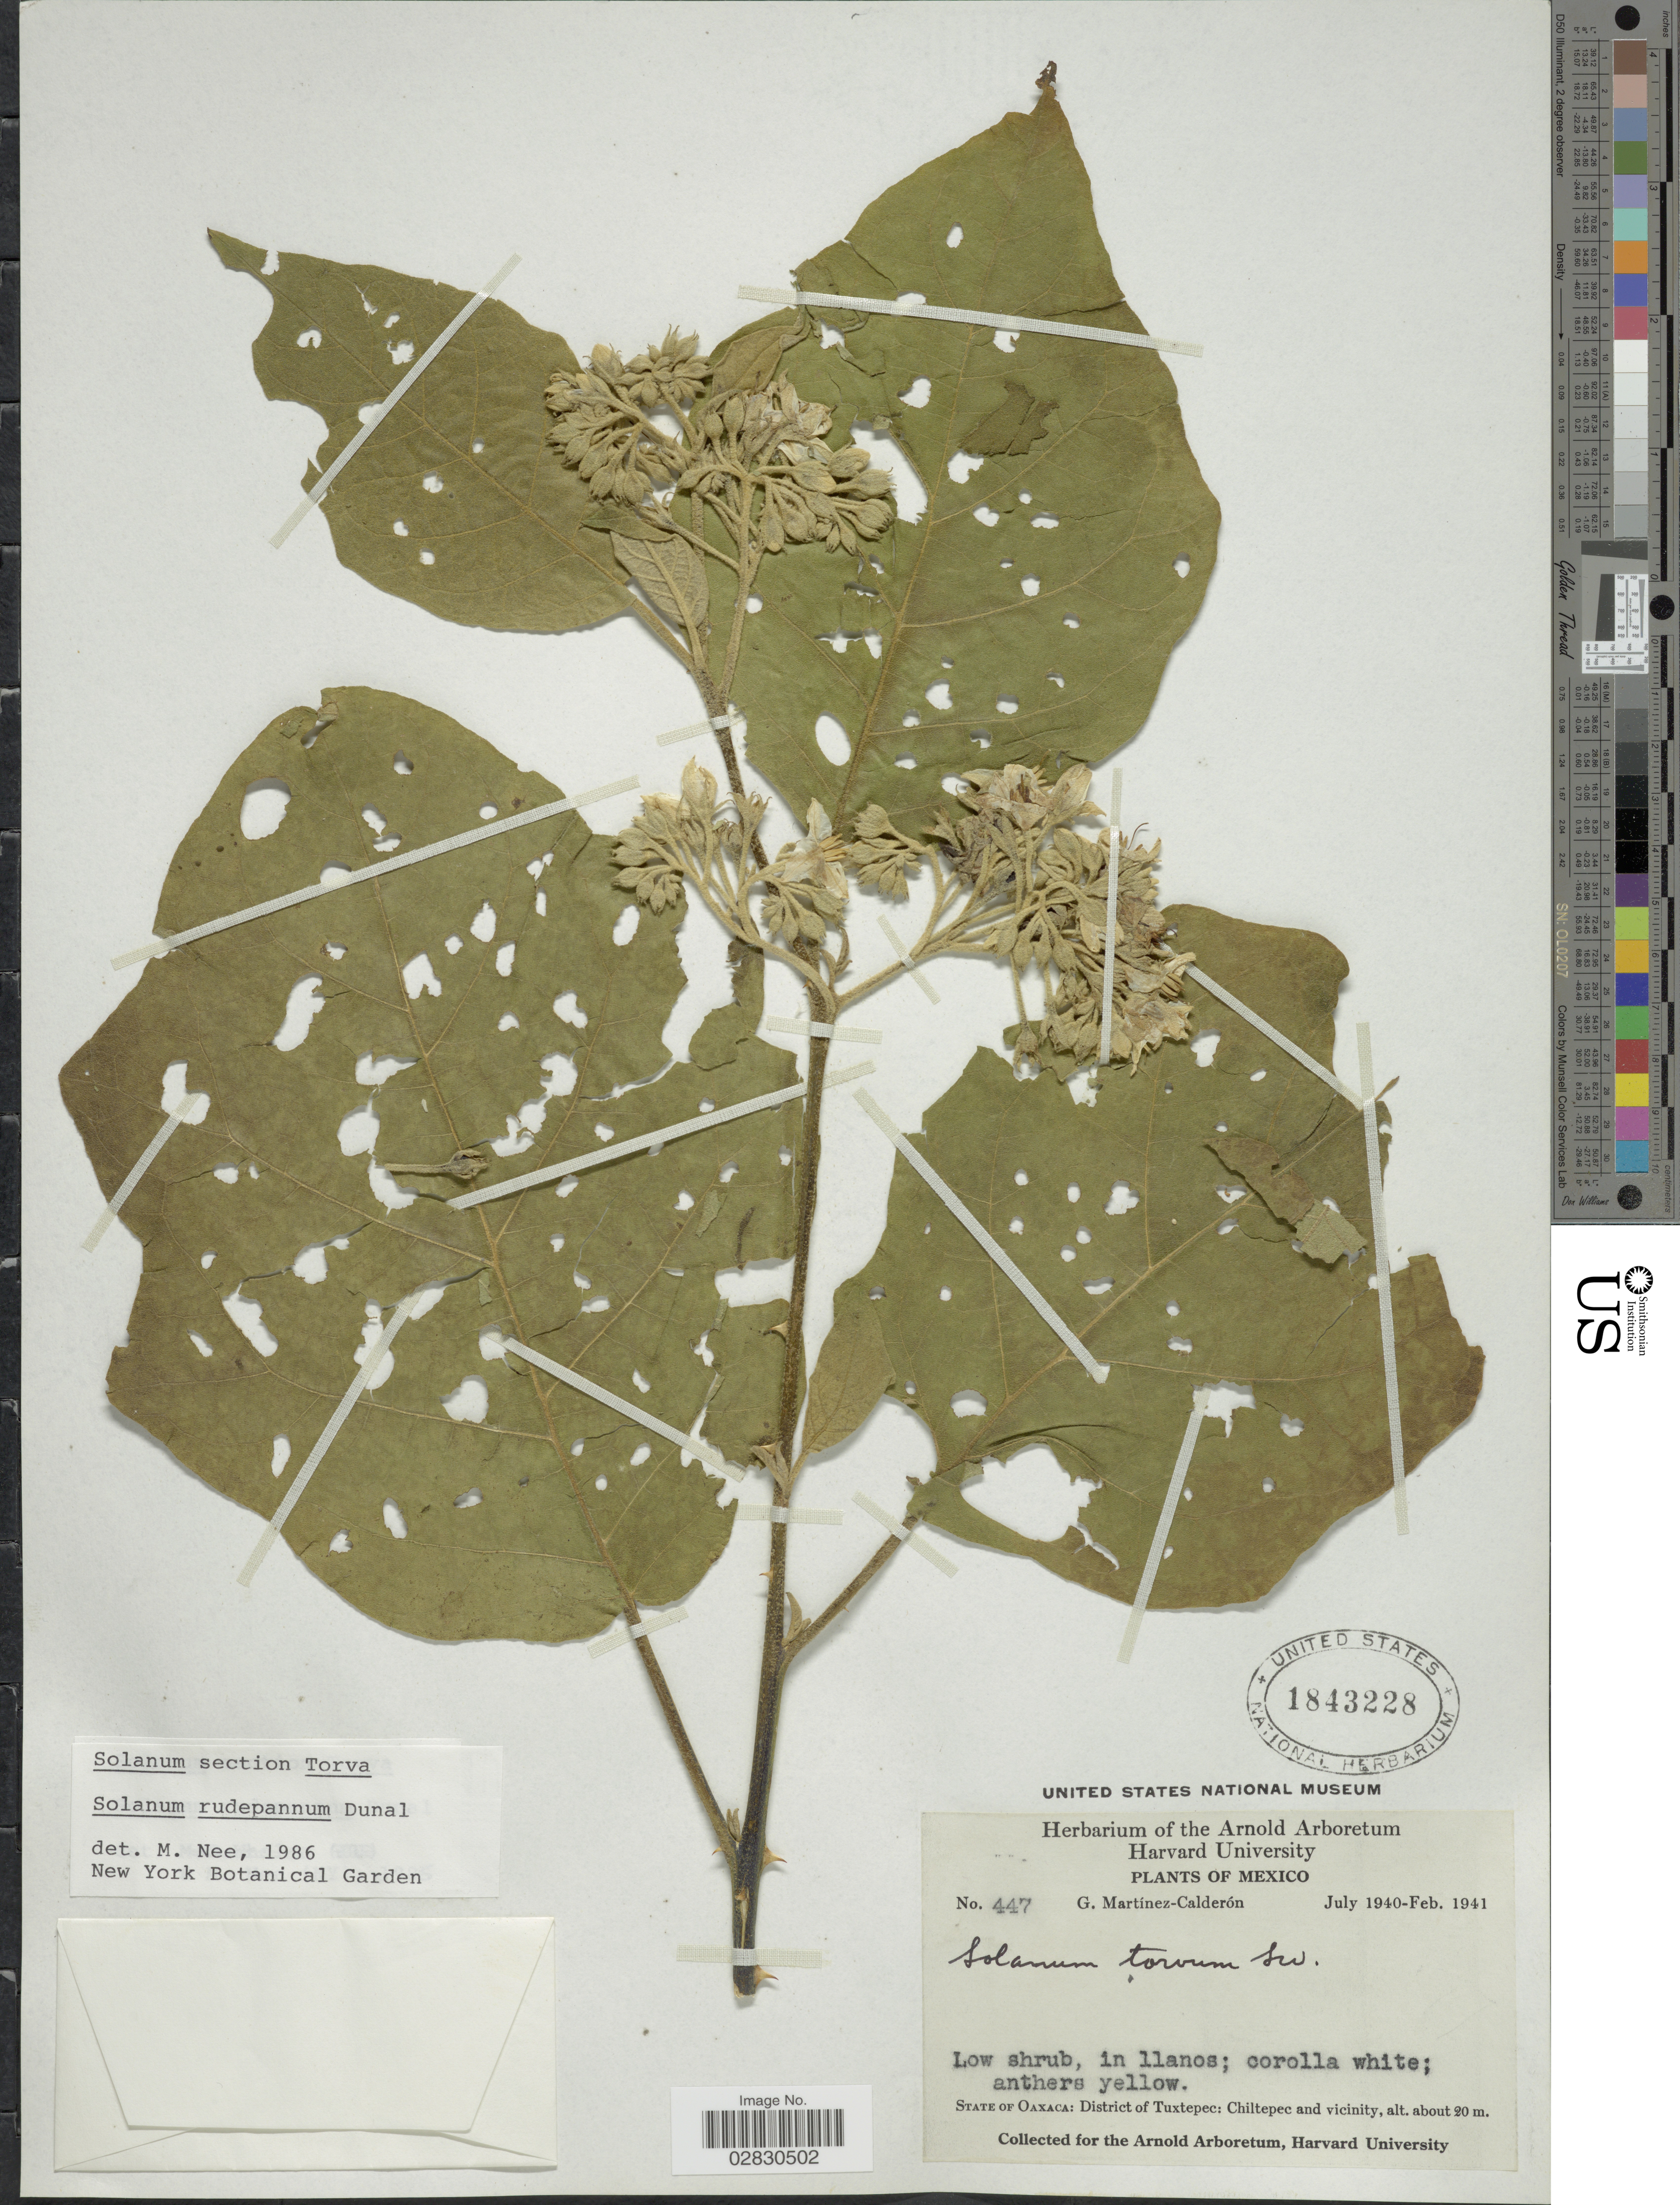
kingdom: Plantae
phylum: Tracheophyta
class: Magnoliopsida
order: Solanales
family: Solanaceae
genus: Solanum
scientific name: Solanum rudepannum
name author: Dunal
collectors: G. Martínez Calderón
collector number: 447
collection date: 1940-07/1941-02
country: Mexico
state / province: Oaxaca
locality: District of Tuxtepec: Chiltepec and vicinity.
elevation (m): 20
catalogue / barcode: US 1843228